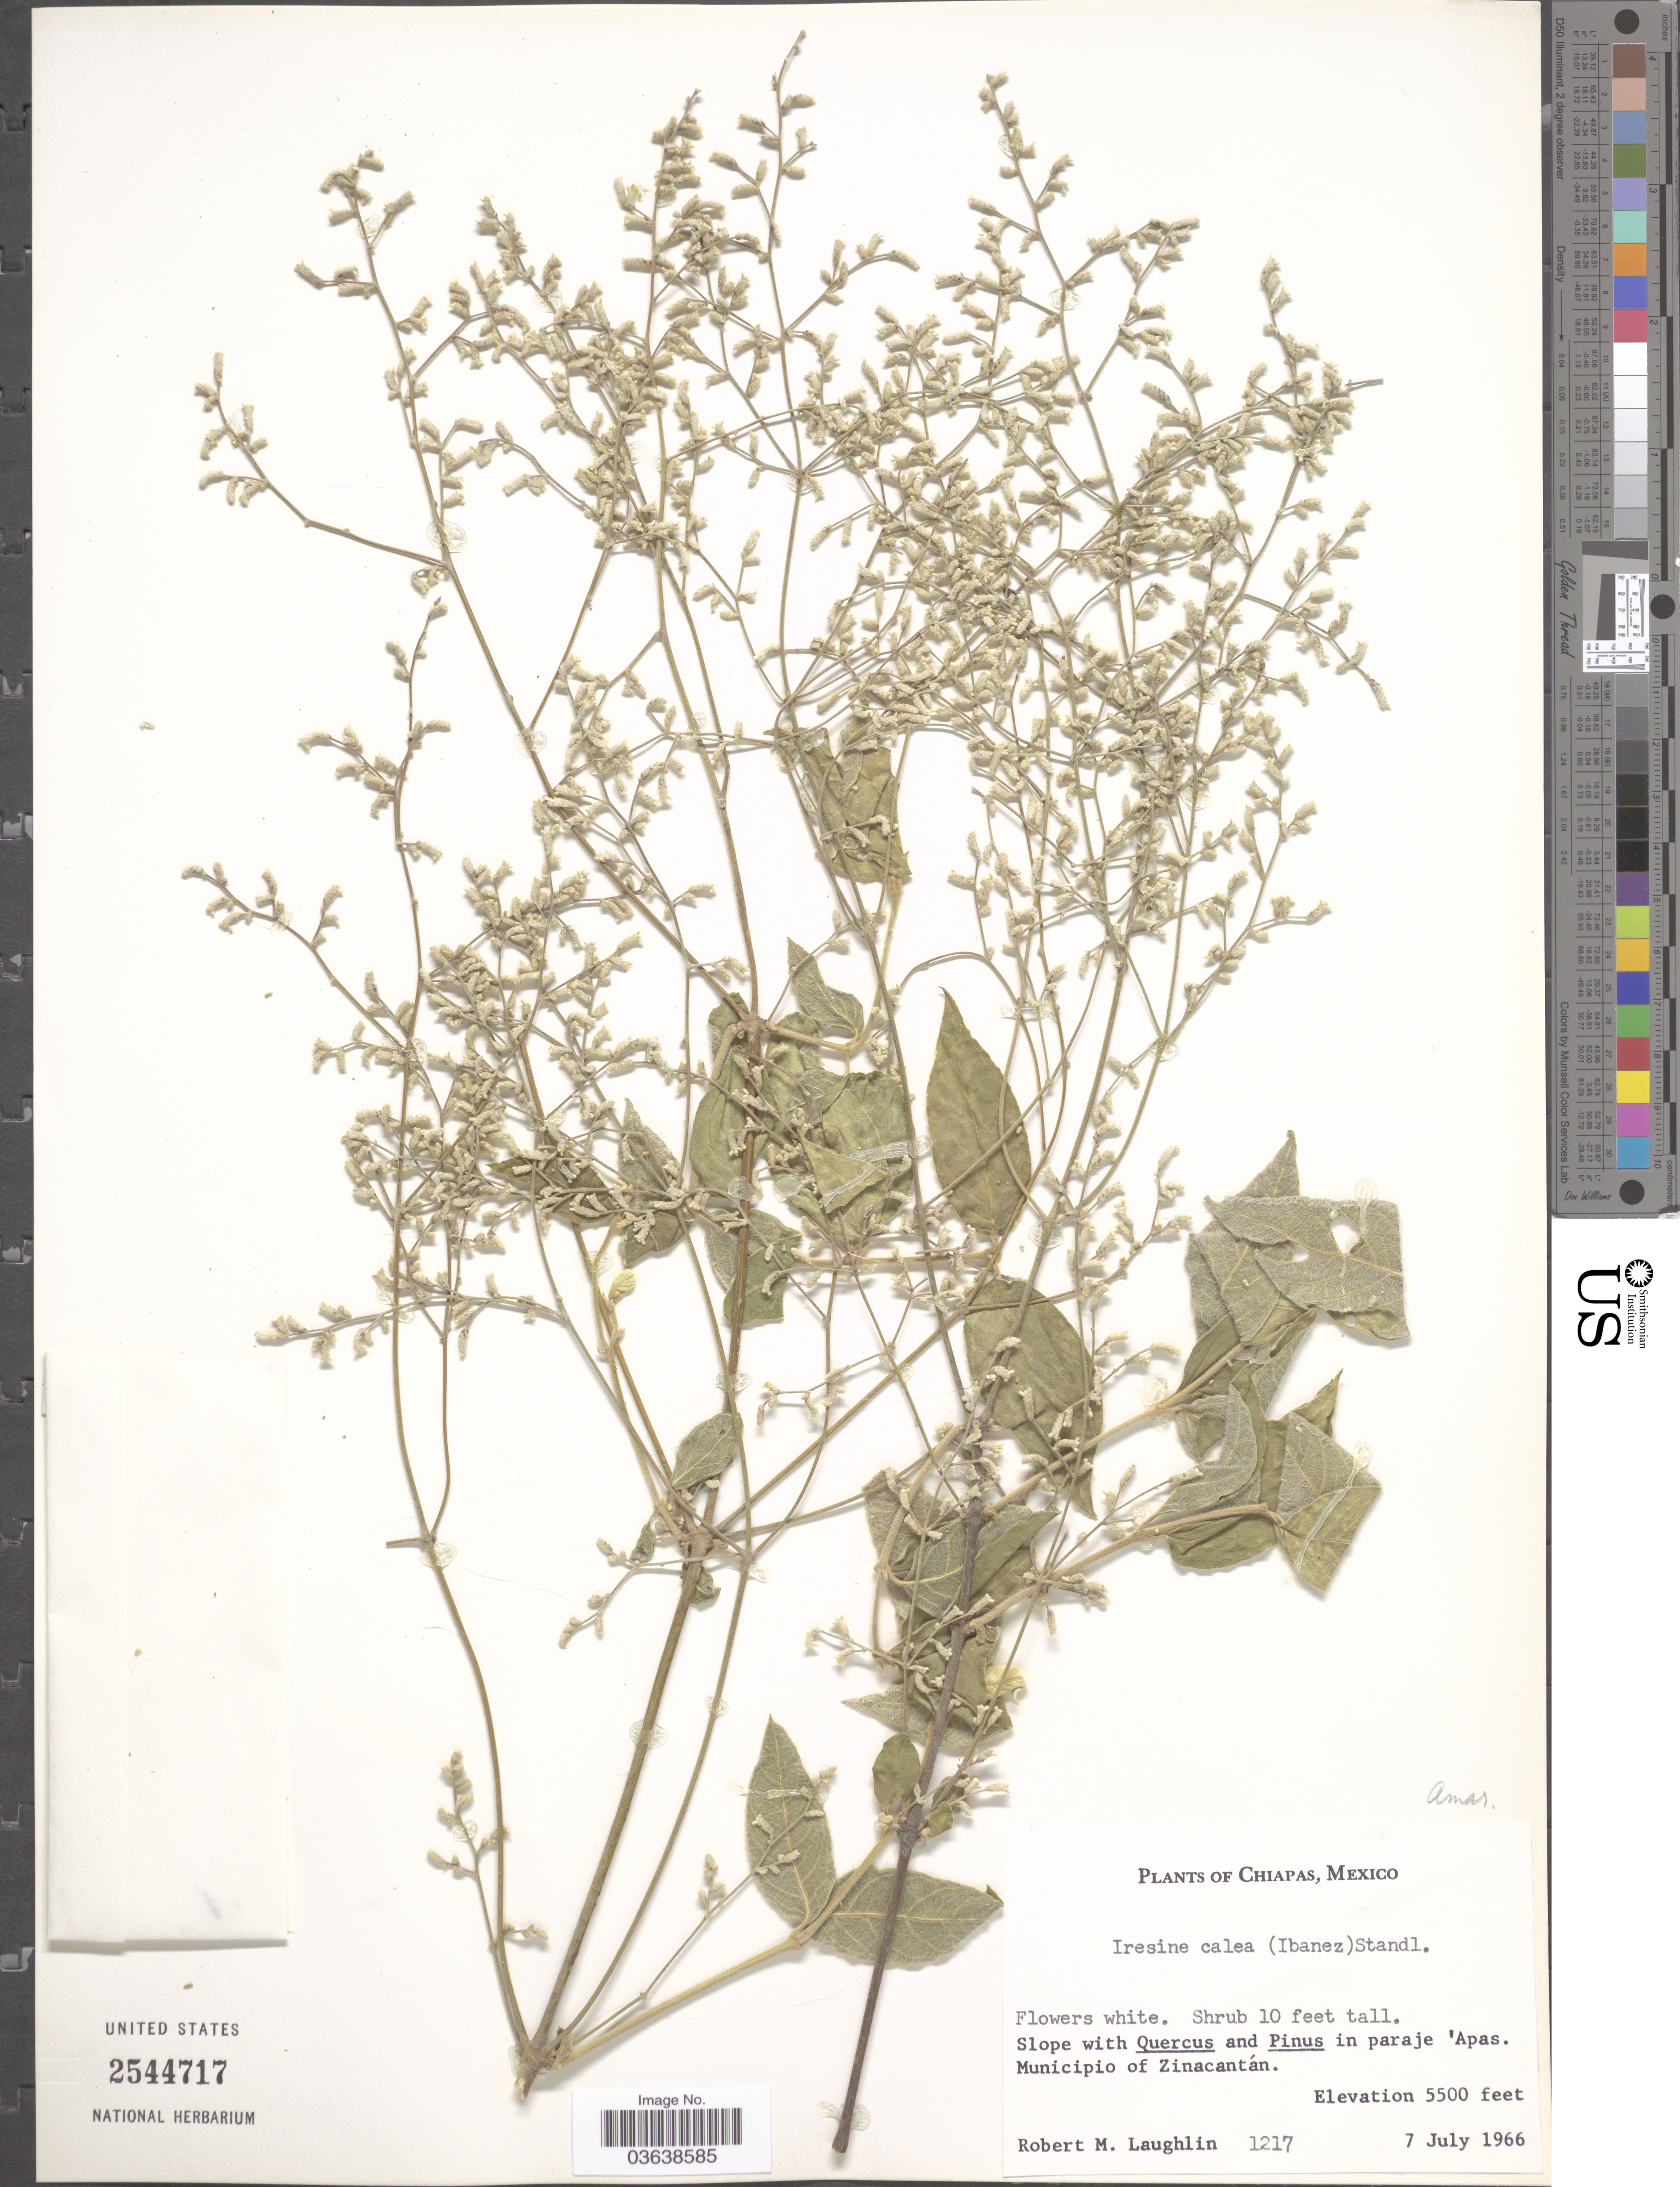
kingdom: Plantae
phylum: Tracheophyta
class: Magnoliopsida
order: Caryophyllales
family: Amaranthaceae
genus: Iresine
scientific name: Iresine calea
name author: (Ibáñez) Standl.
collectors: R. M. Laughlin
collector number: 1217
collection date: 1966-07-07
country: Mexico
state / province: Chiapas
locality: Municipio of Zinacantán.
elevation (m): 1676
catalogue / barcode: US 2544717